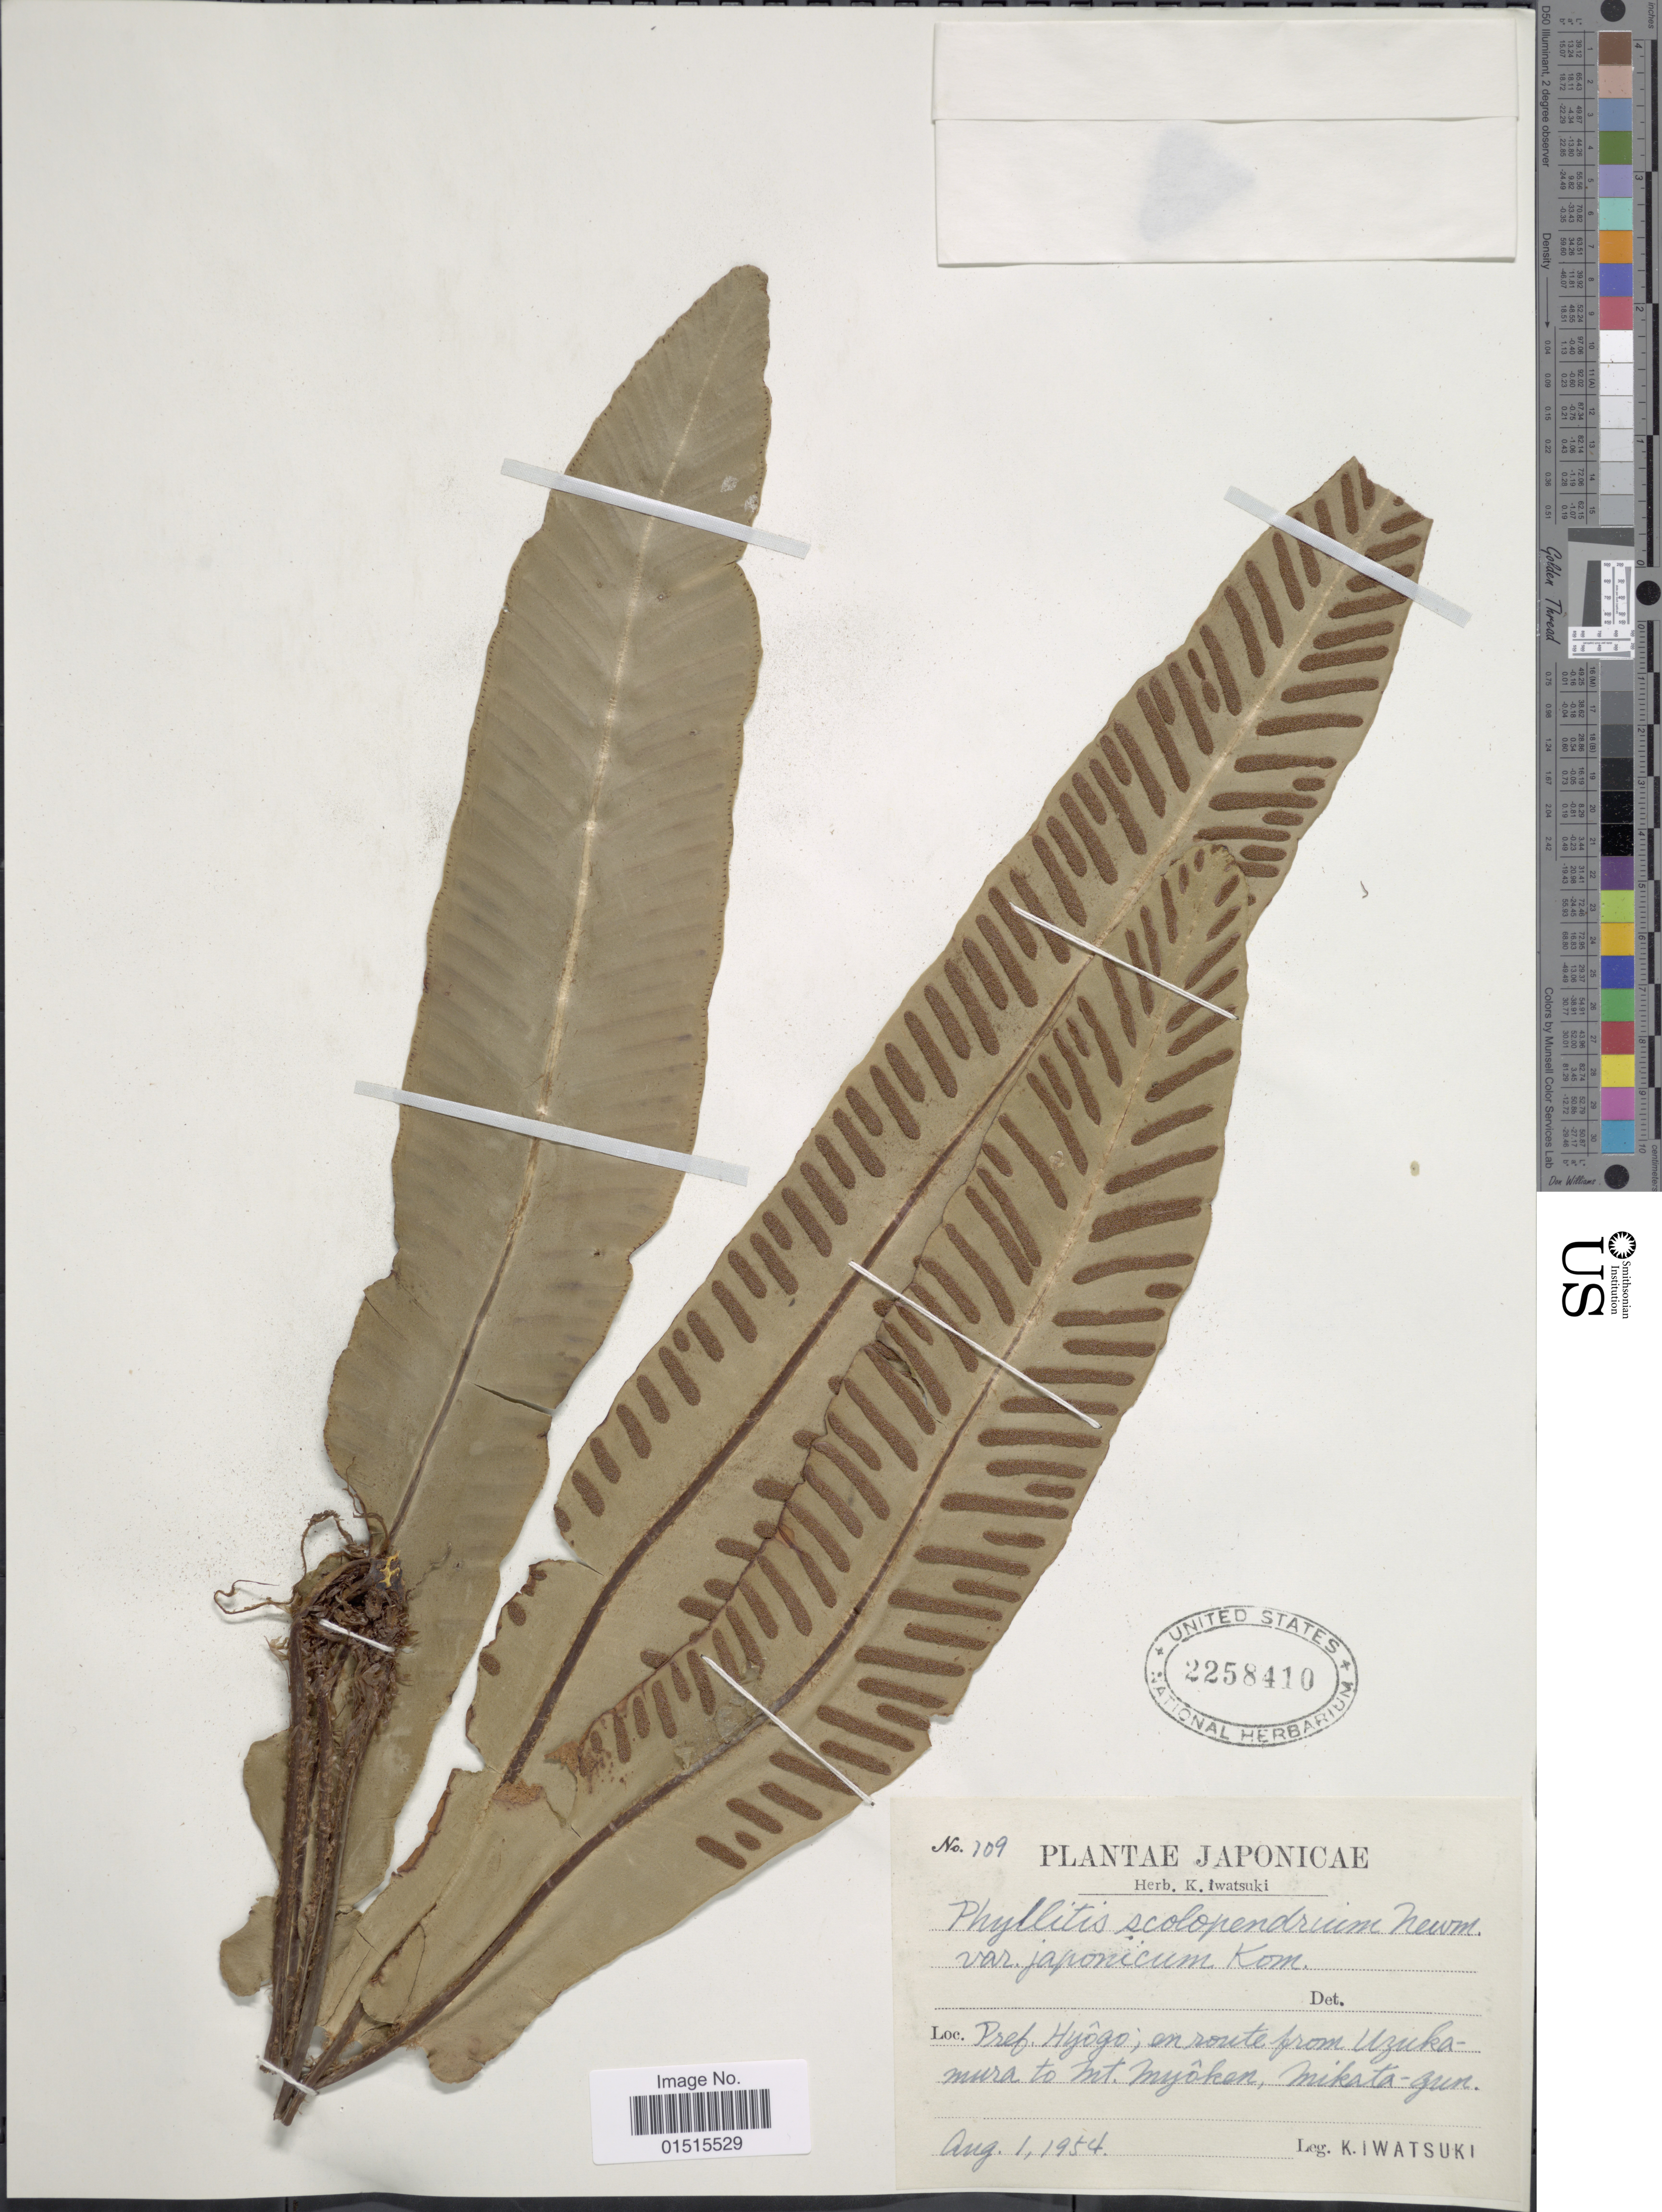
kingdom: Plantae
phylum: Tracheophyta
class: Polypodiopsida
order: Polypodiales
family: Aspleniaceae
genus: Asplenium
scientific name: Asplenium scolopendrium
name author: Sm.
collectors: K. Iwatsuki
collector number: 109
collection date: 1954-08-01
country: Japan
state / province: Hyogo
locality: On route from Uzukamura to Mt. Myoken, Mikata-gun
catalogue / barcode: US 2258410